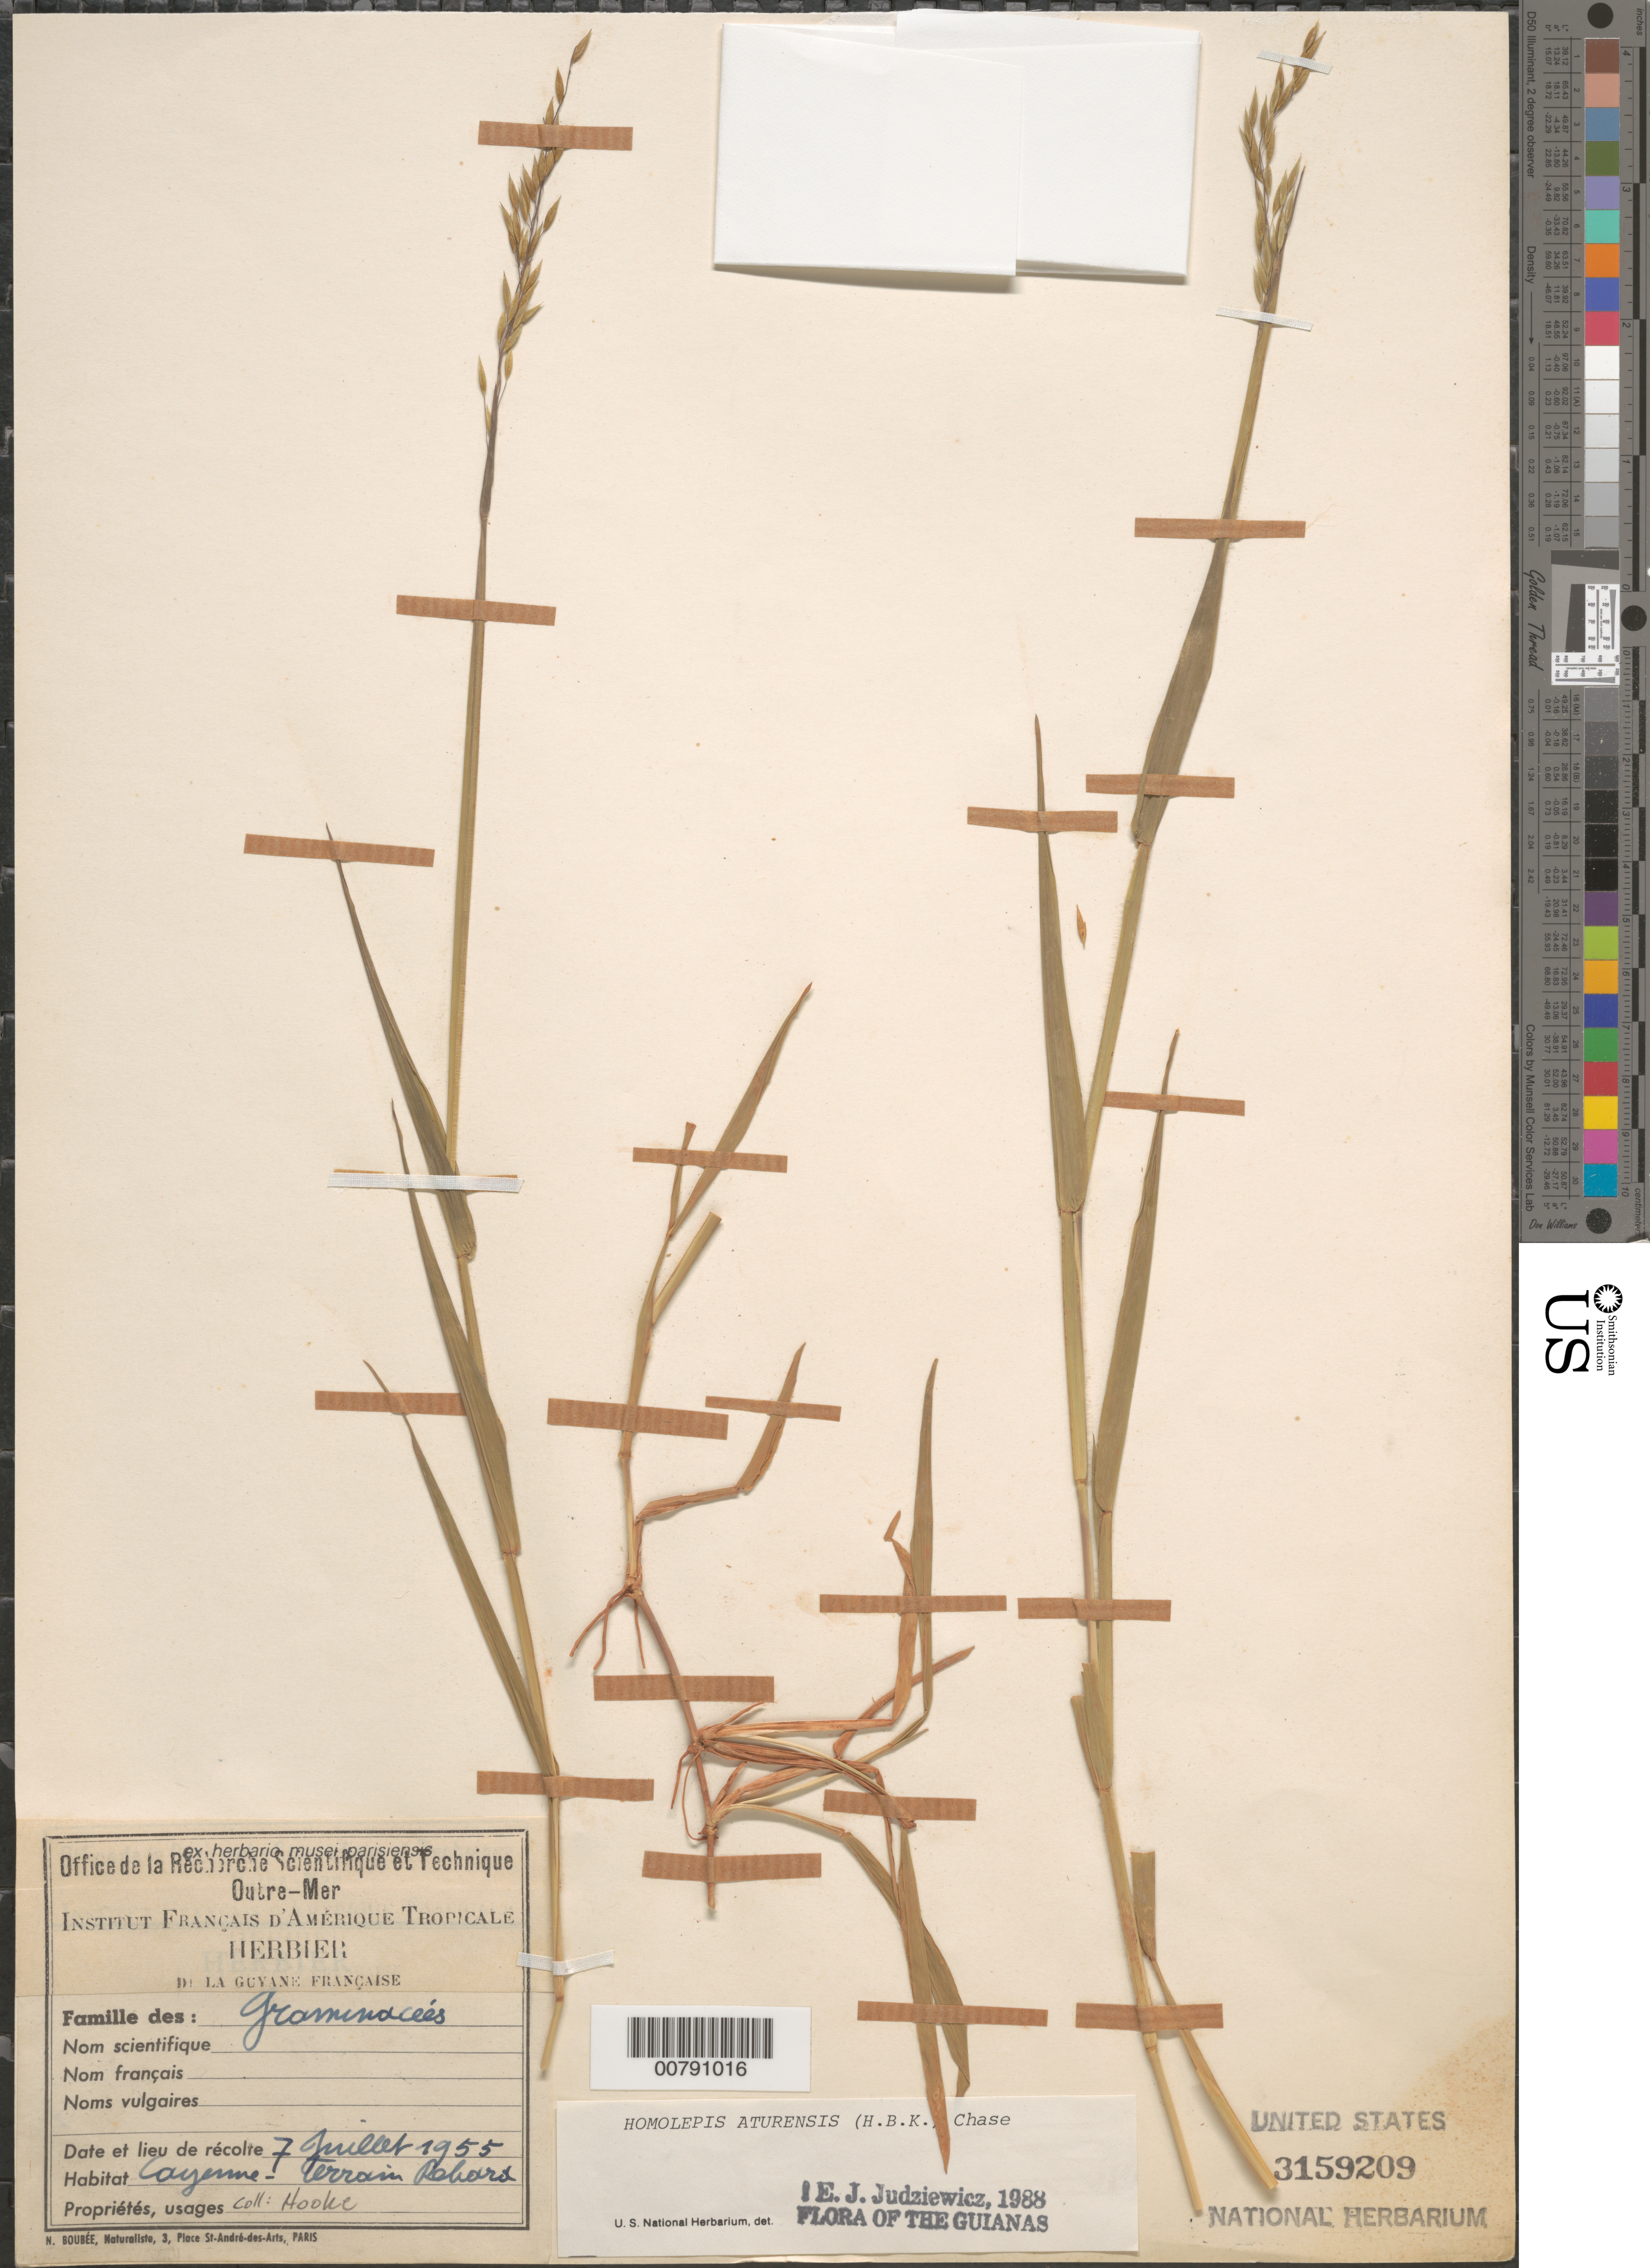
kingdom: Plantae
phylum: Tracheophyta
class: Liliopsida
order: Poales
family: Poaceae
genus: Homolepis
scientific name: Homolepis aturensis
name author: (Kunth) Chase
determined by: Judziewicz, E. J.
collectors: J. Hoock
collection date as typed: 7-Jul-55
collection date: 1955-07-07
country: French Guiana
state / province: Cayenne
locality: Cayenne - Terrain Rehara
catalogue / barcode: US 3159209